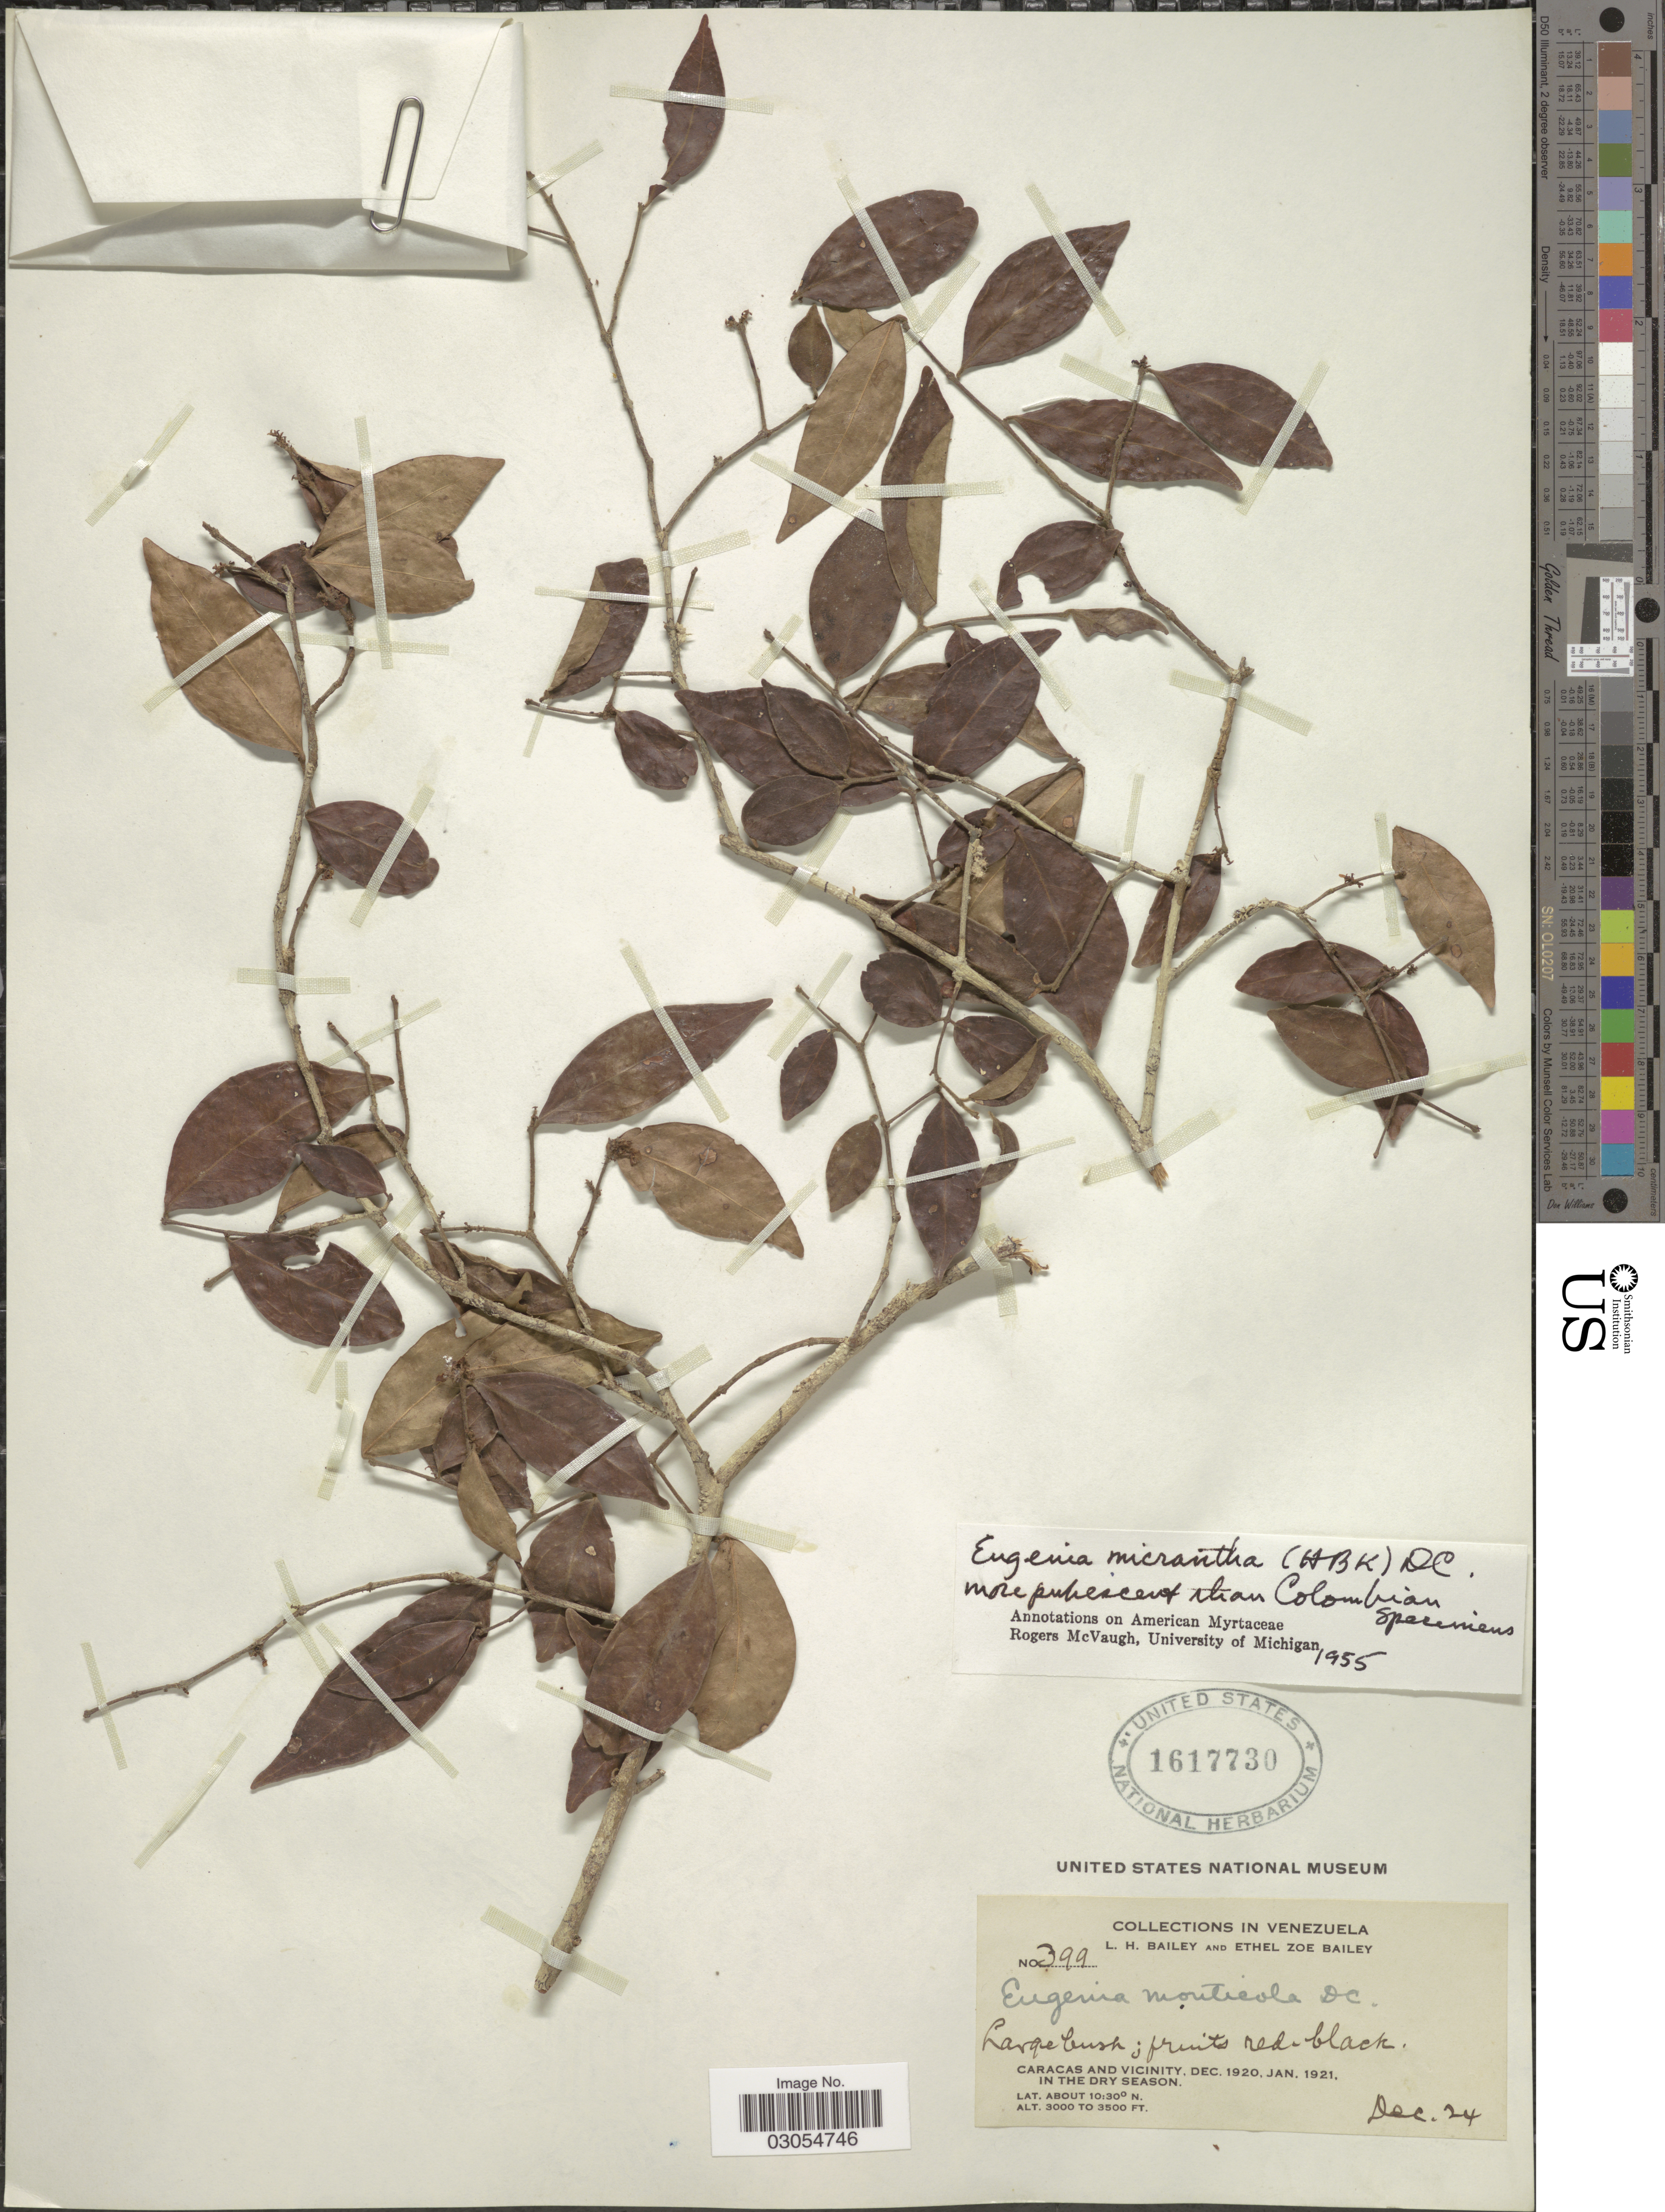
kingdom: Plantae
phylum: Tracheophyta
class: Magnoliopsida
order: Myrtales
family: Myrtaceae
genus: Eugenia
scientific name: Eugenia monticola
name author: (Sw.) DC.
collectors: L. H. Bailey & E. Z. Bailey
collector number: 399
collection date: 1920-12-24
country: Venezuela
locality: Caracas and Vicinity.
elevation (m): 914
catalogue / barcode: US 1617730